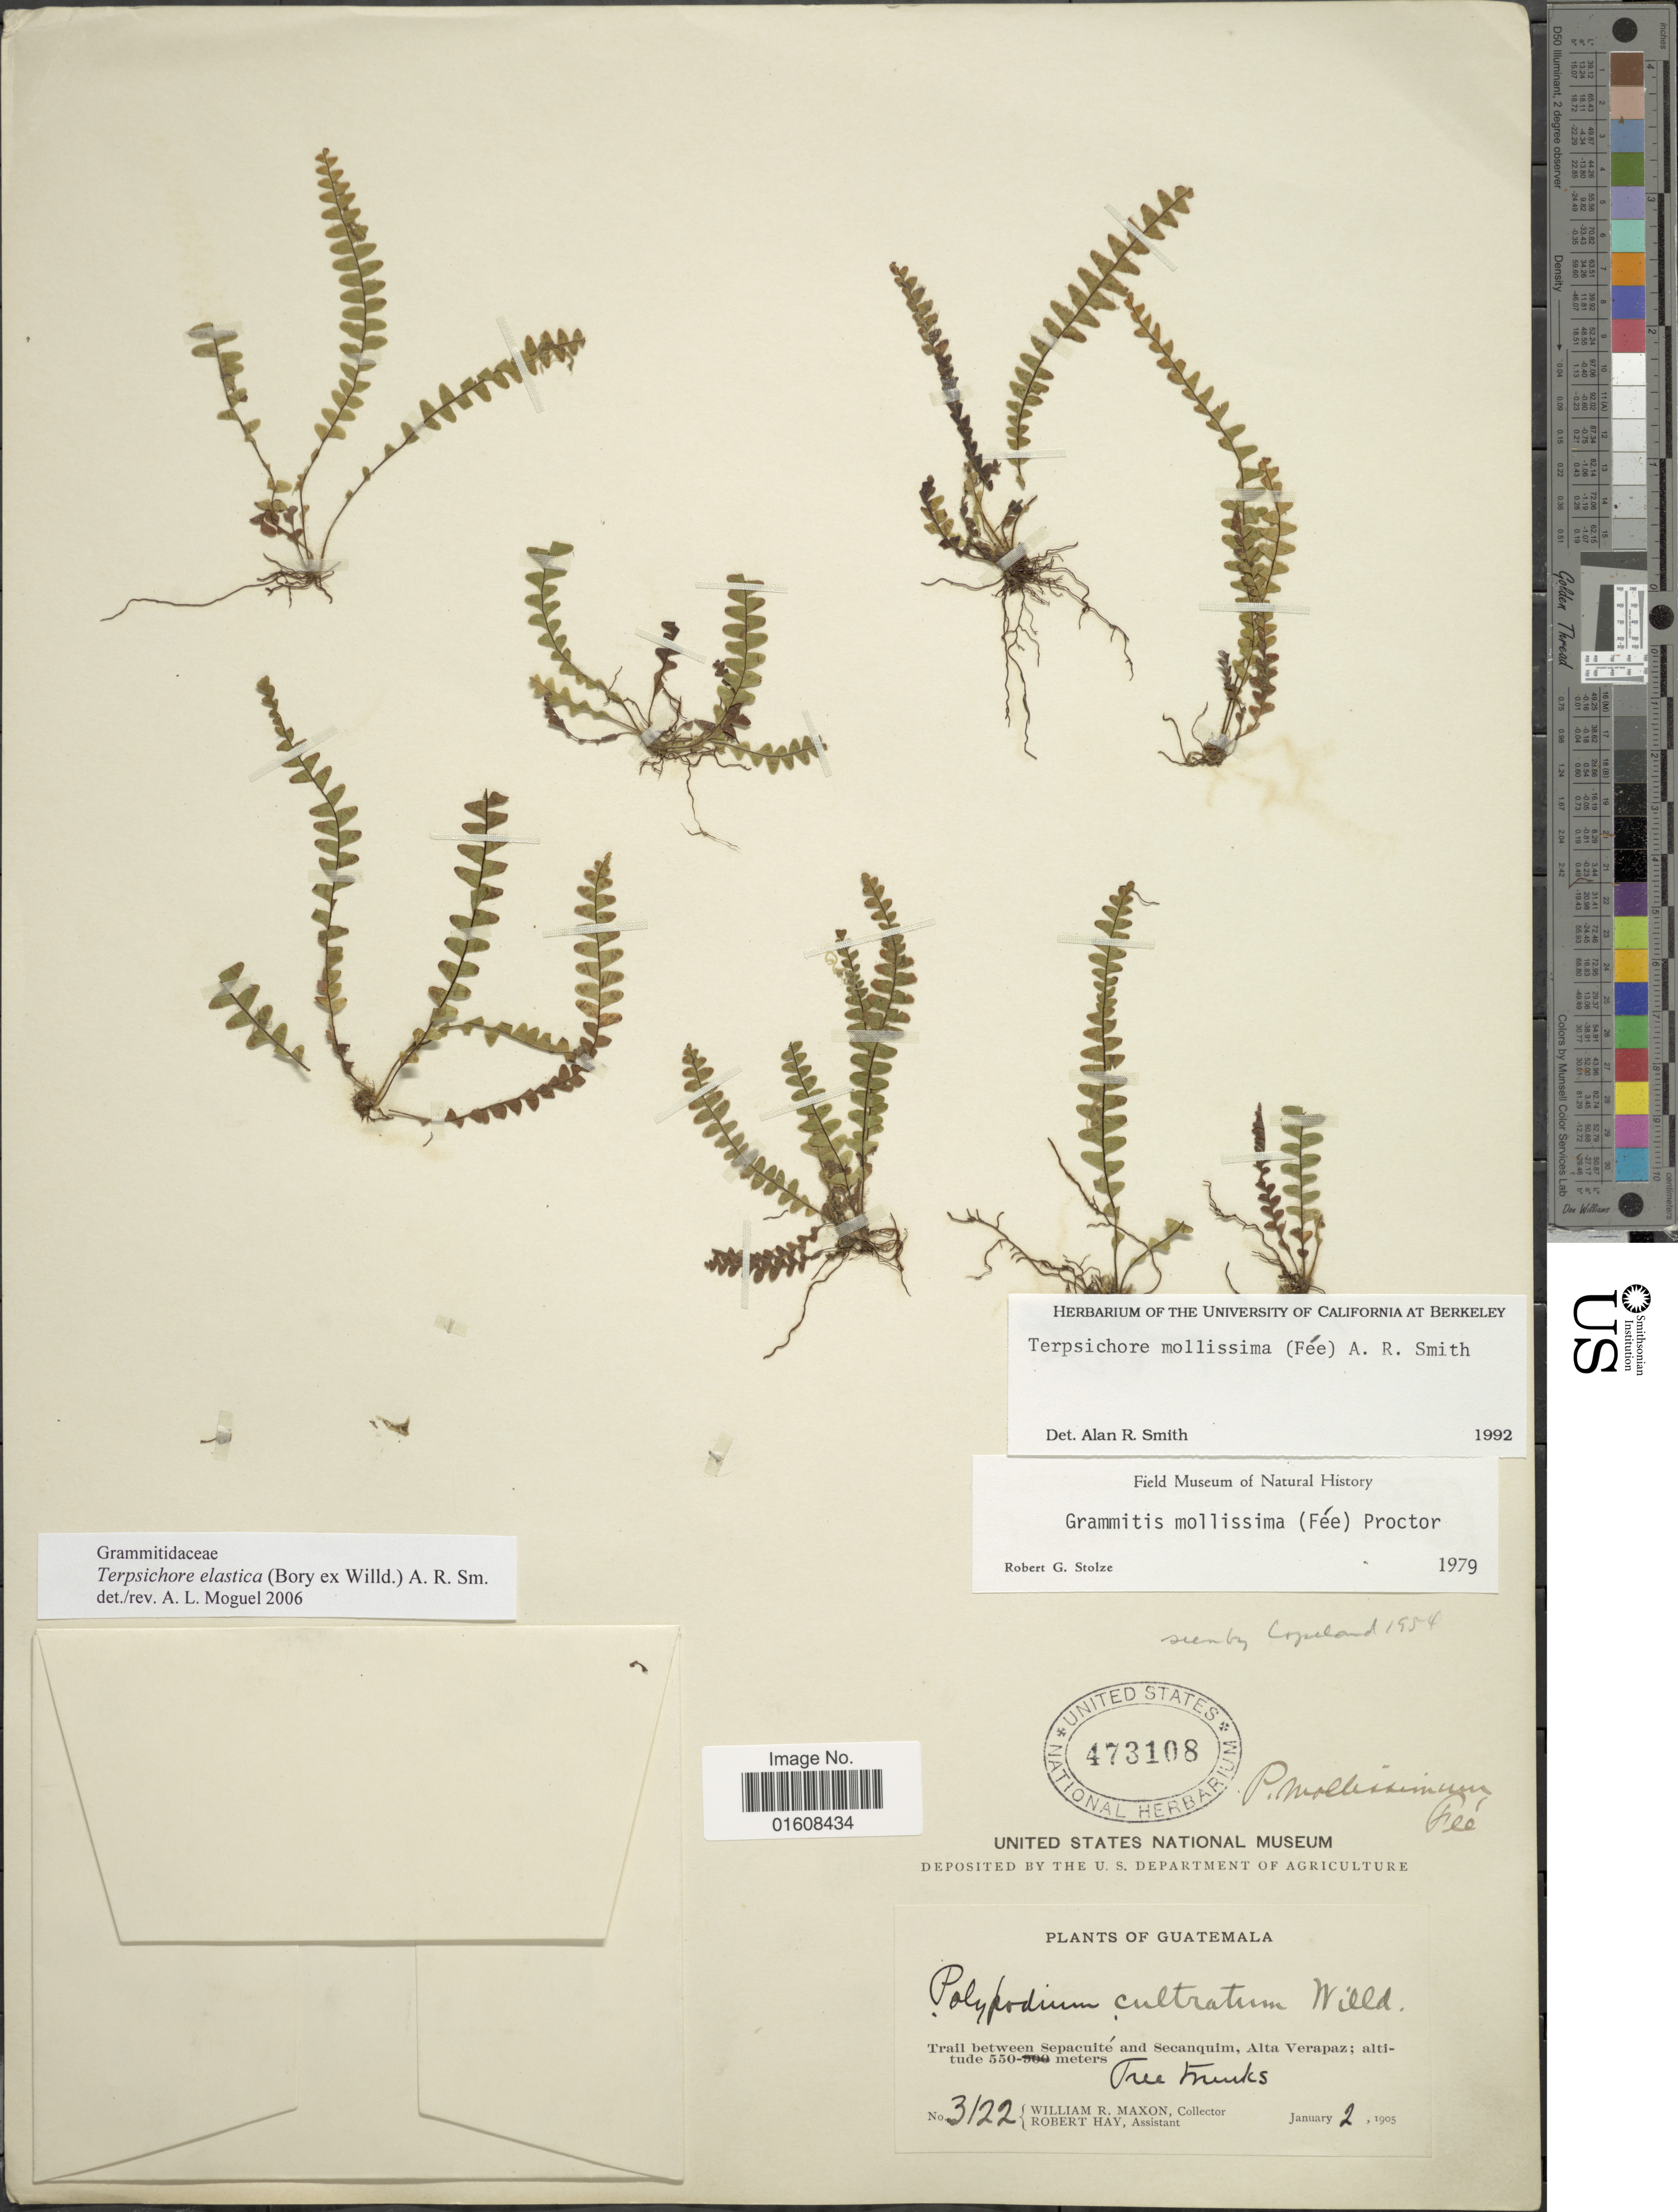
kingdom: Plantae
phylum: Tracheophyta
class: Polypodiopsida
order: Polypodiales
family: Polypodiaceae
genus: Alansmia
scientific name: Alansmia elastica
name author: (Bory ex Willd.) Moguel & M. Kessler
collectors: W. R. Maxon & R. H. Hay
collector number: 3122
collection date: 1905-01-02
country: Guatemala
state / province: Alta Verapaz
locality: Trail between Sepacuité and Secanquim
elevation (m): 550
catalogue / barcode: US 473108